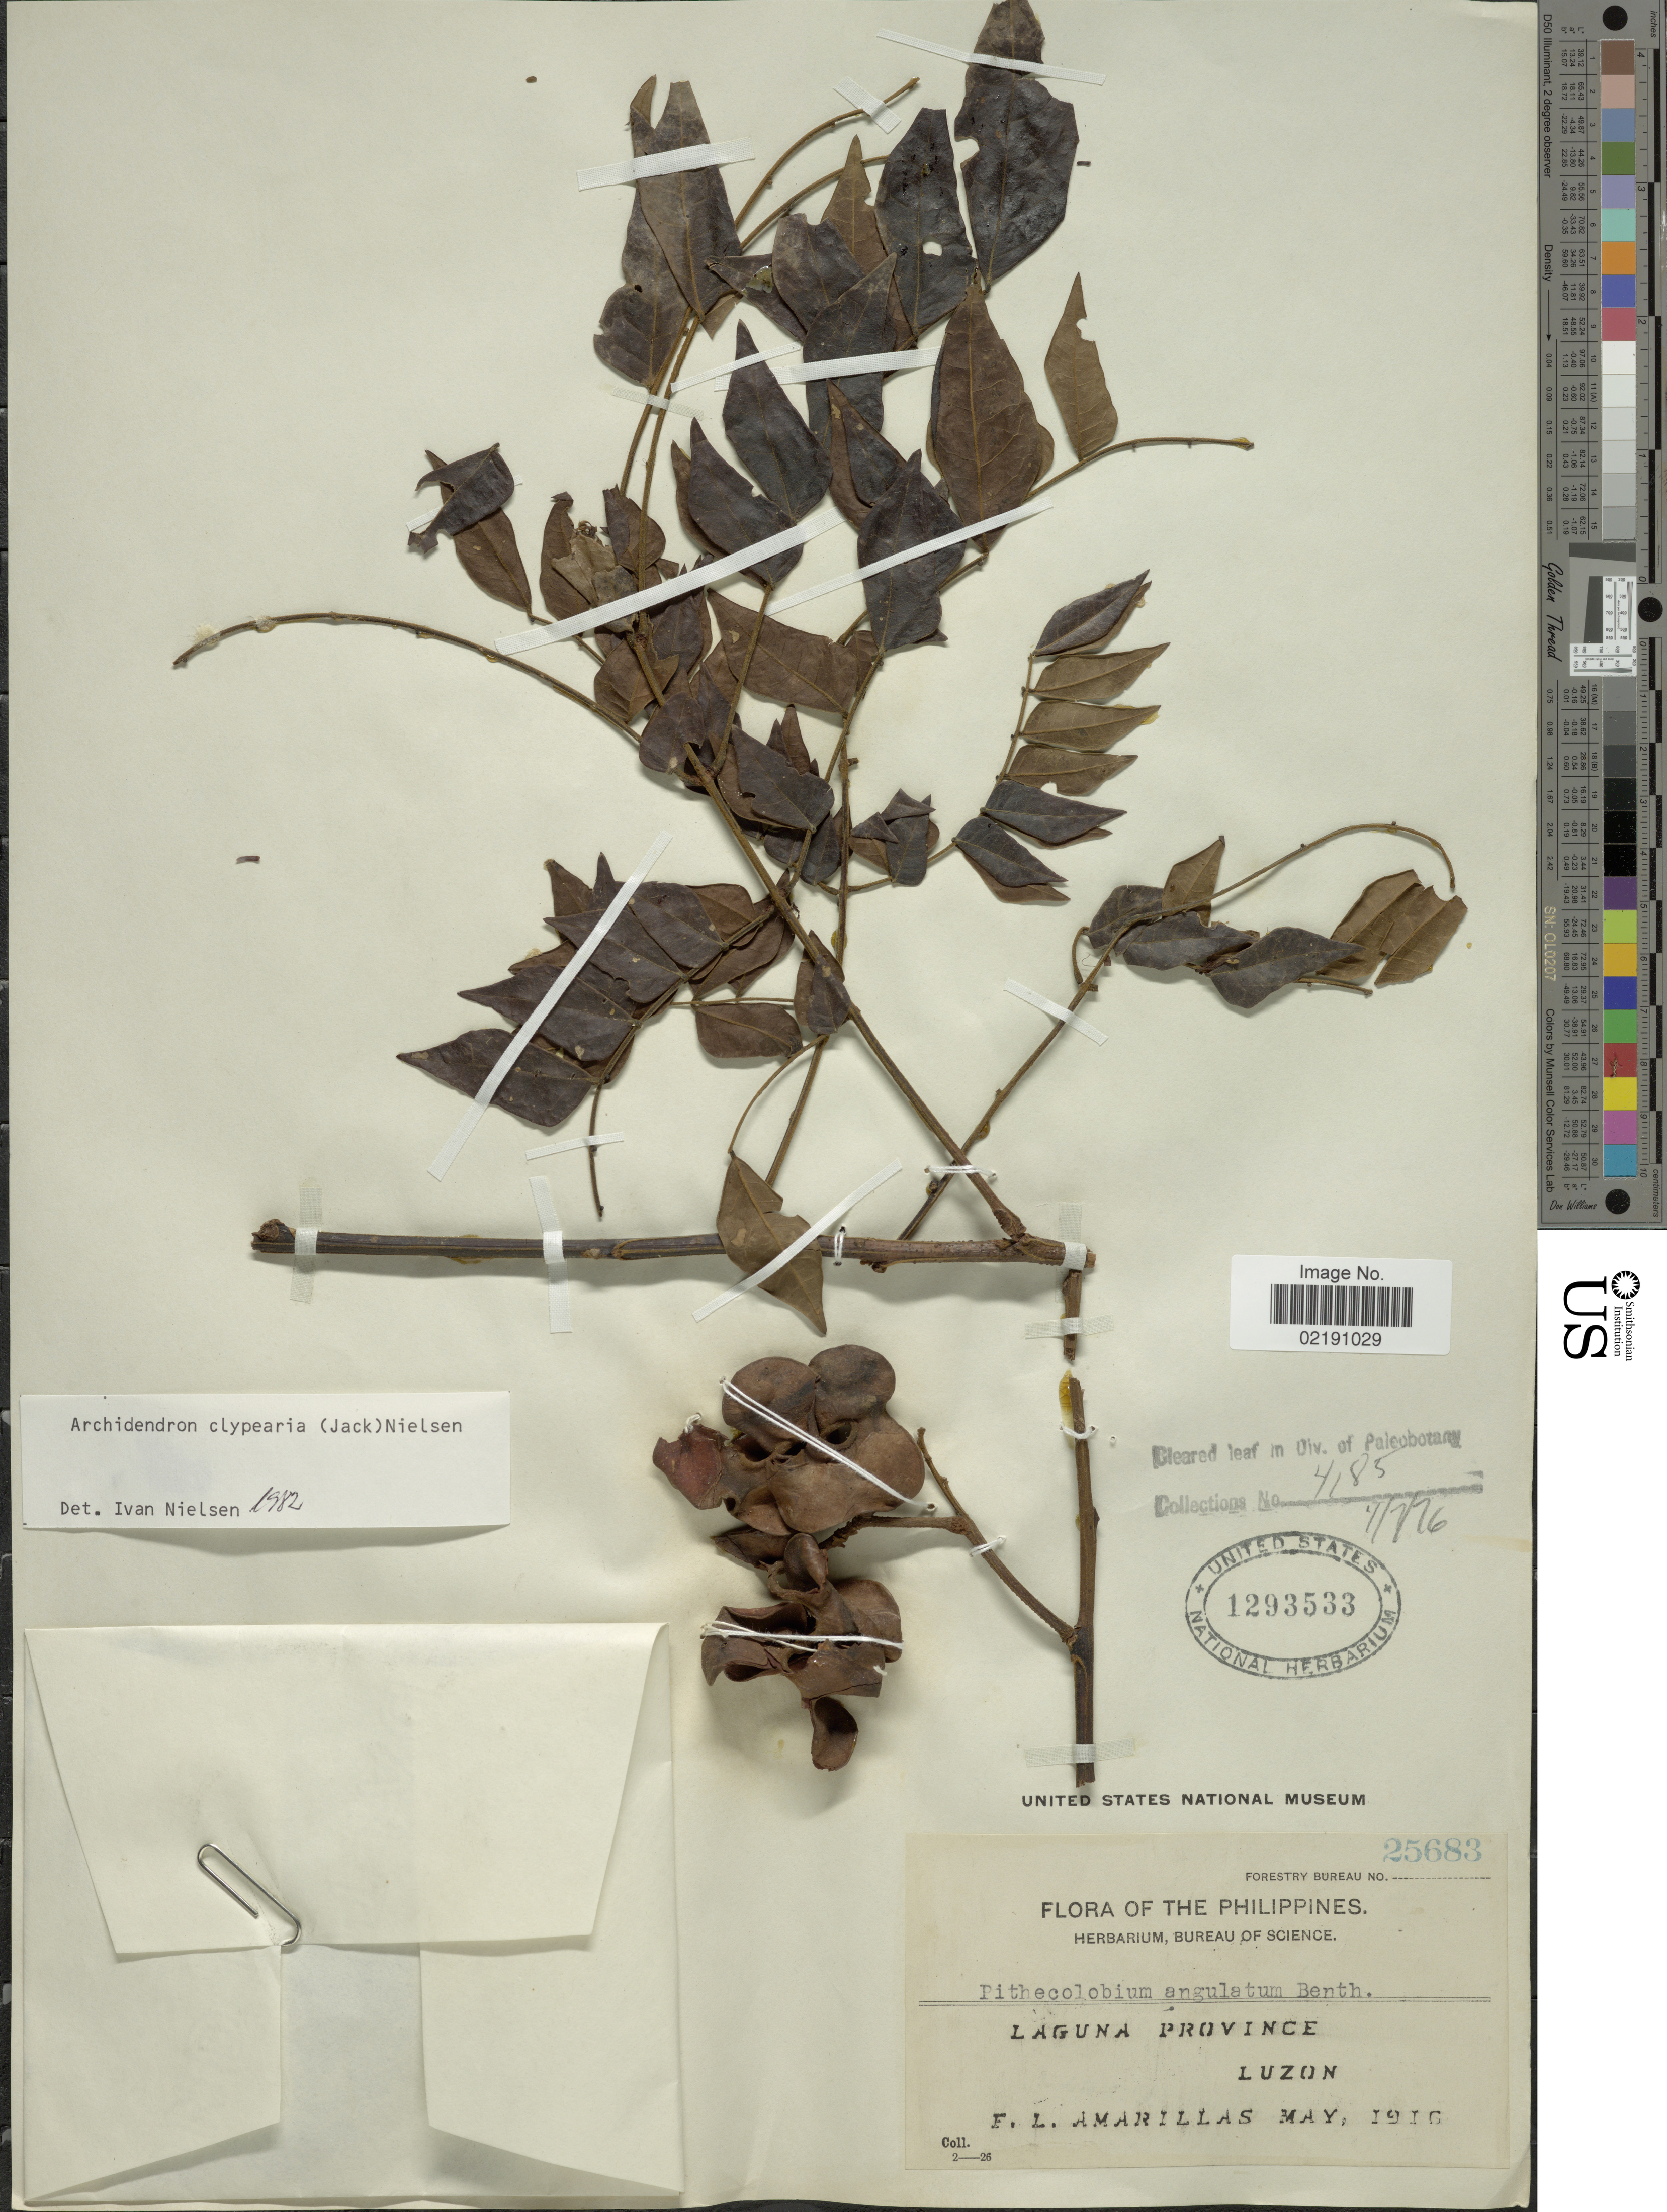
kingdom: Plantae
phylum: Tracheophyta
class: Magnoliopsida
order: Fabales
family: Fabaceae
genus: Archidendron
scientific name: Archidendron clypearia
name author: (Jack) I.C. Nielsen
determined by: Nielsen, I.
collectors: F. Amarillas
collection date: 1916-05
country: Philippines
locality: Laguna Province. Luzon.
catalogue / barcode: US 1293533